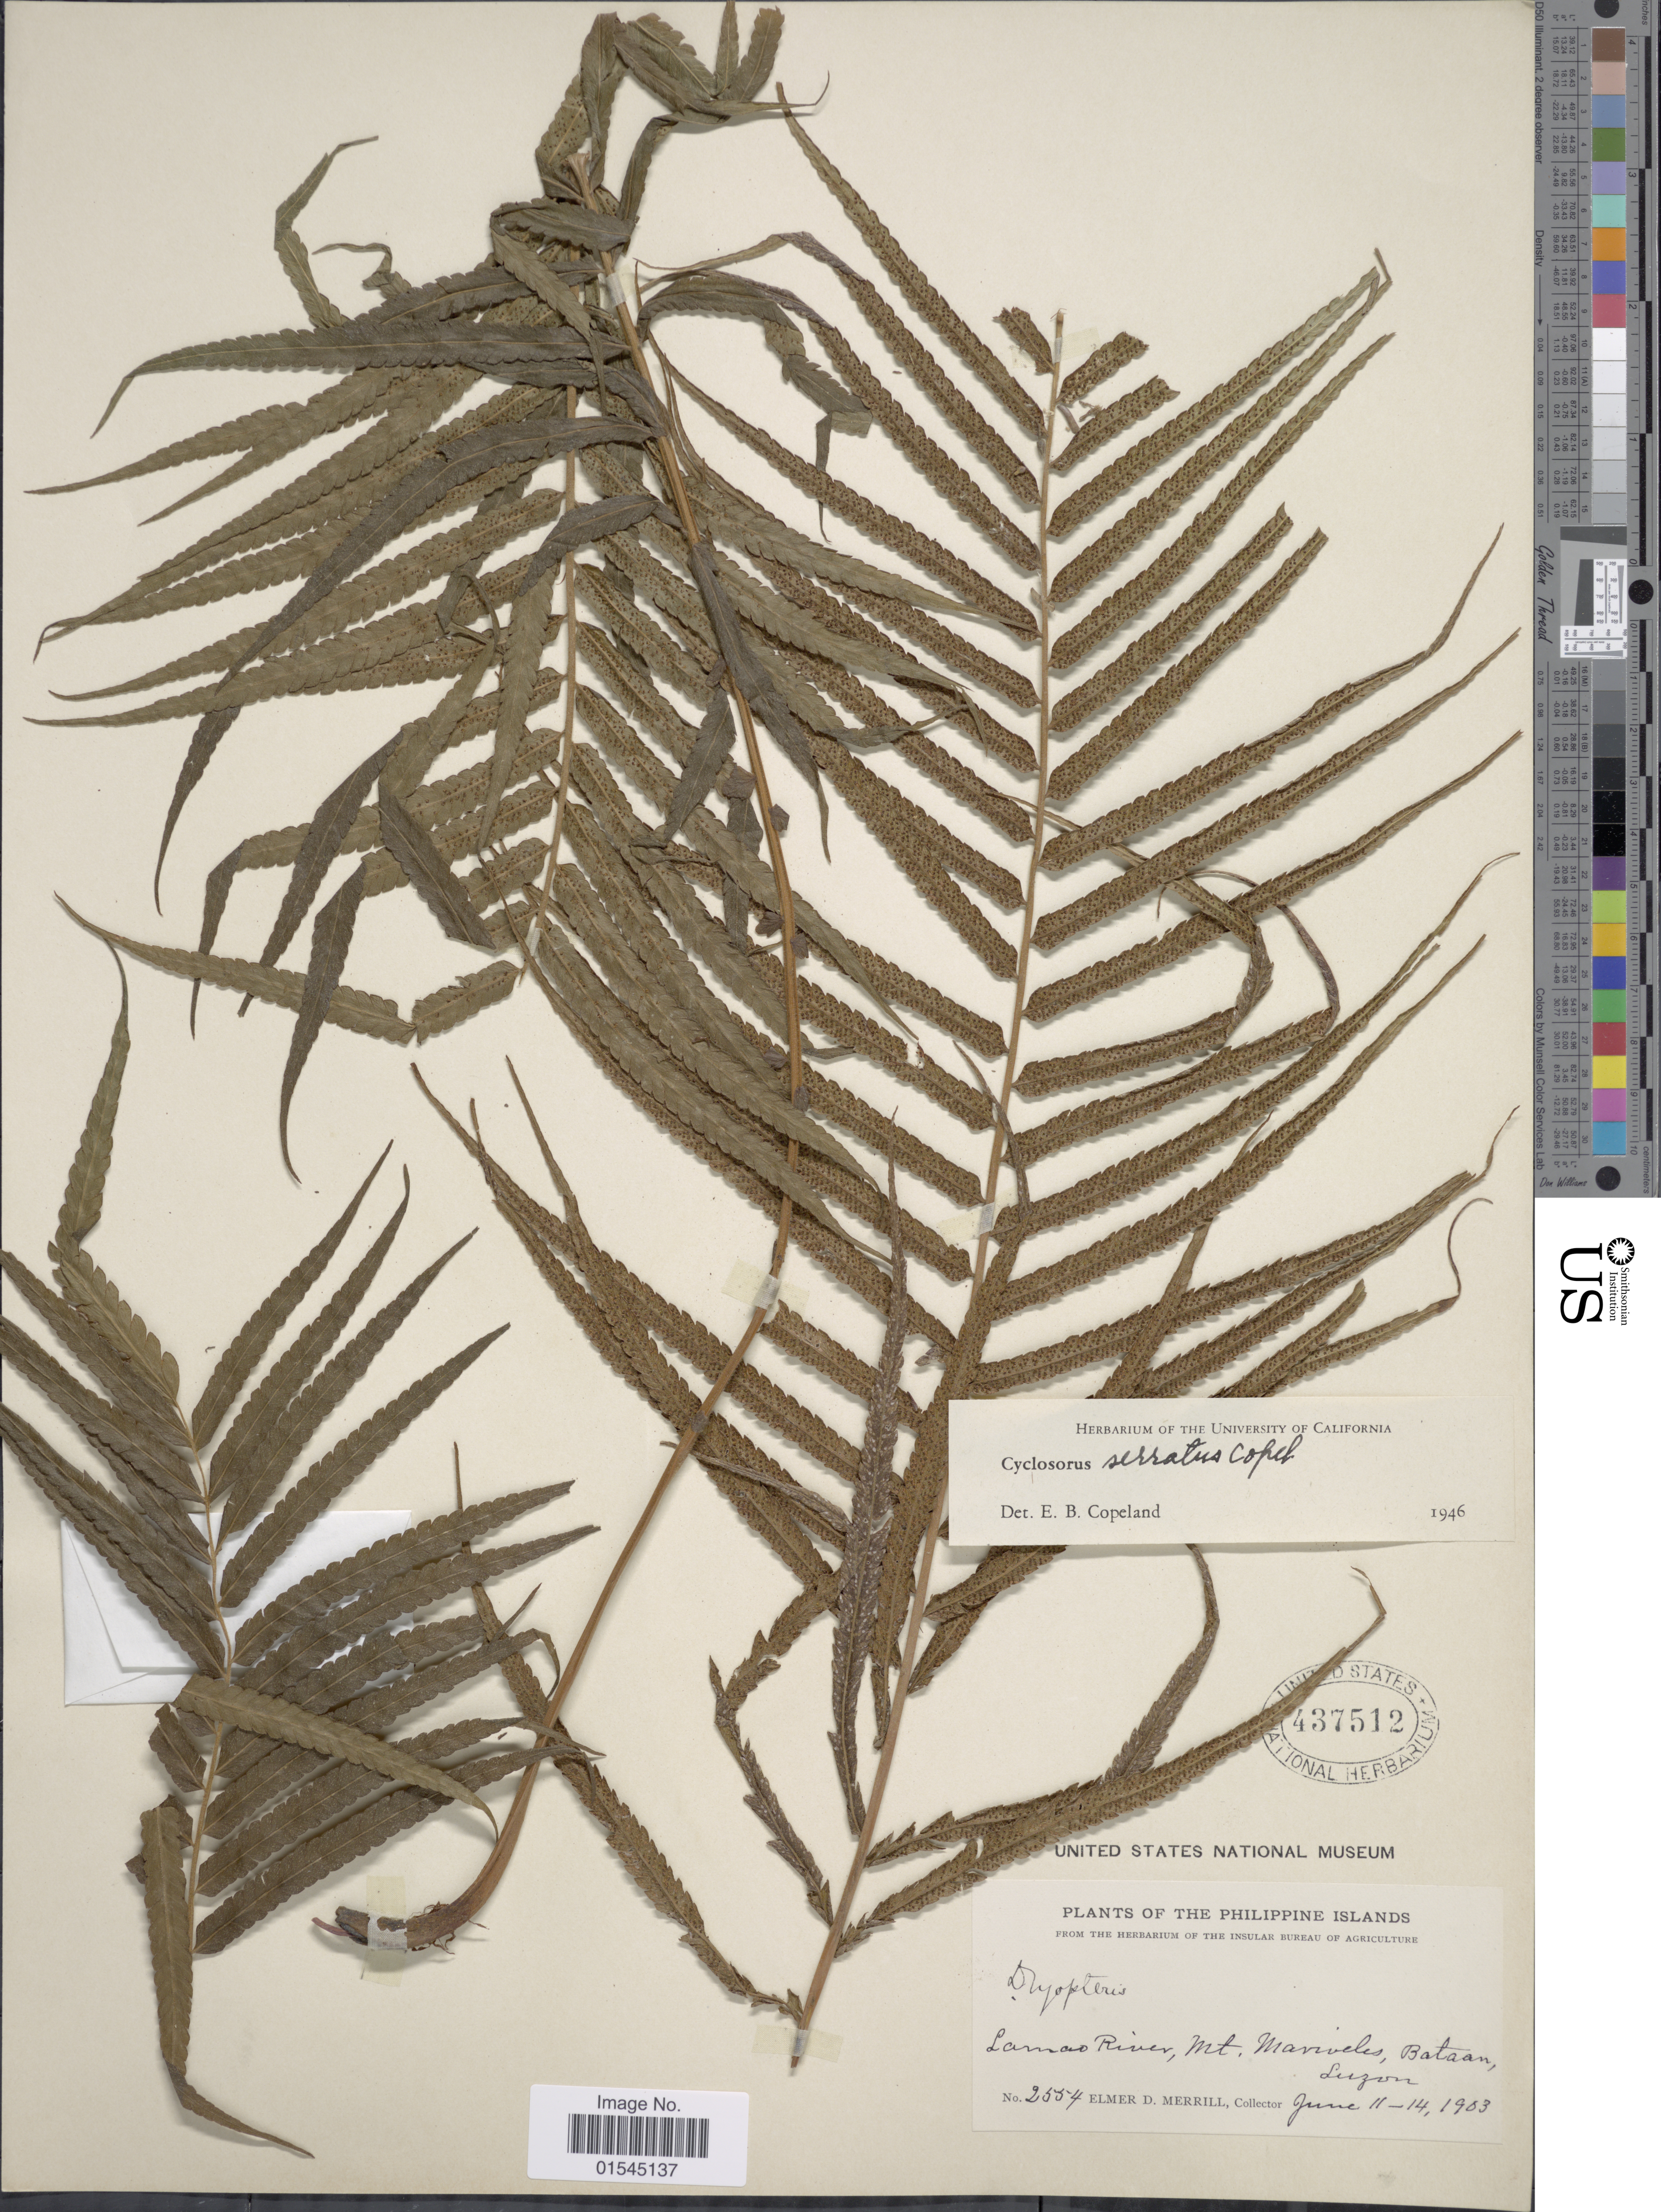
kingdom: Plantae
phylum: Tracheophyta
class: Polypodiopsida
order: Polypodiales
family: Thelypteridaceae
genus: Sphaerostephanos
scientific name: Sphaerostephanos productus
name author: (Kaulf.) Holttum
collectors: E. D. Merrill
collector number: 2554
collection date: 1903-06-11/1903-06-14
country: Philippines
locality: Lamao River, Mt. Mariveles, Bataan. Luzon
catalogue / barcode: US 437512